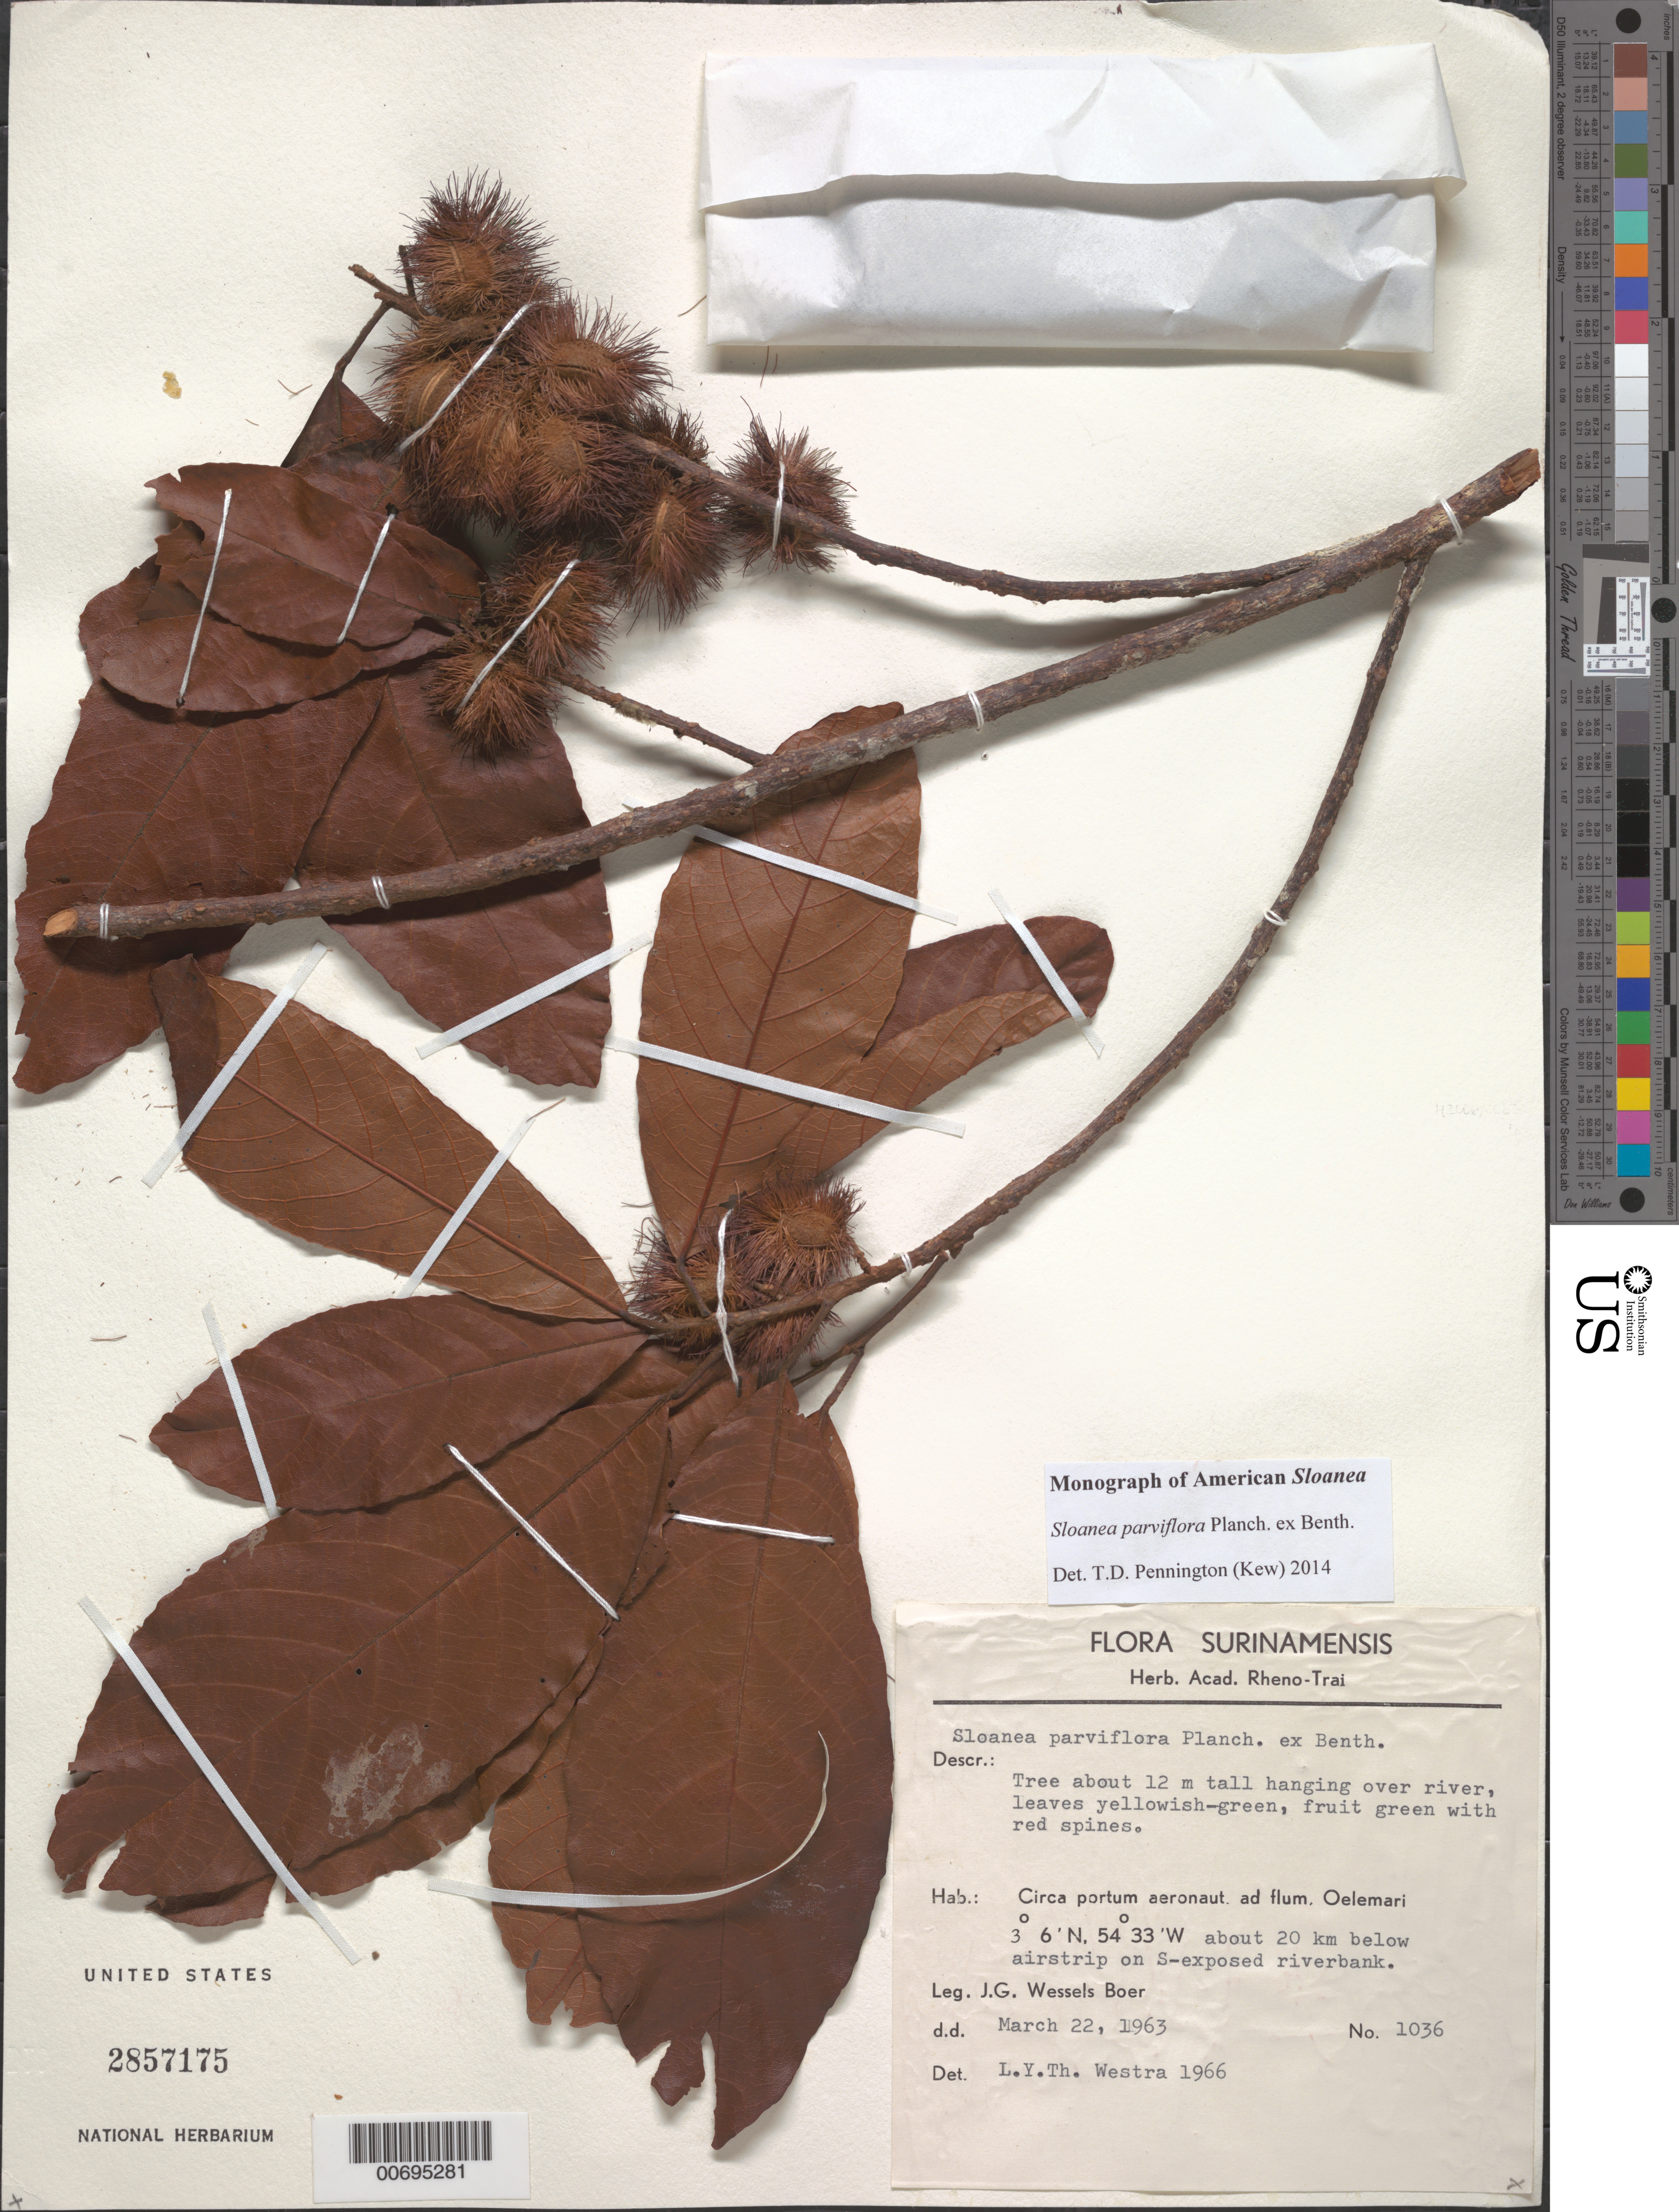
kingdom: Plantae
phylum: Tracheophyta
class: Magnoliopsida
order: Oxalidales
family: Elaeocarpaceae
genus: Sloanea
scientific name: Sloanea parviflora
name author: Planch. ex Benth.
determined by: Westra, L. Y. T., (U), Nationaal Herbarium Nederland, Utrecht University branch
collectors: J. G. Wessels Boer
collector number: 1036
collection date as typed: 22-Mar-63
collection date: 1963-03-22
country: Suriname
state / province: Sipaliwini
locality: Oelemari R., 20 km below airstripp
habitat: Overhanging river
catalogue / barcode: US 2857175